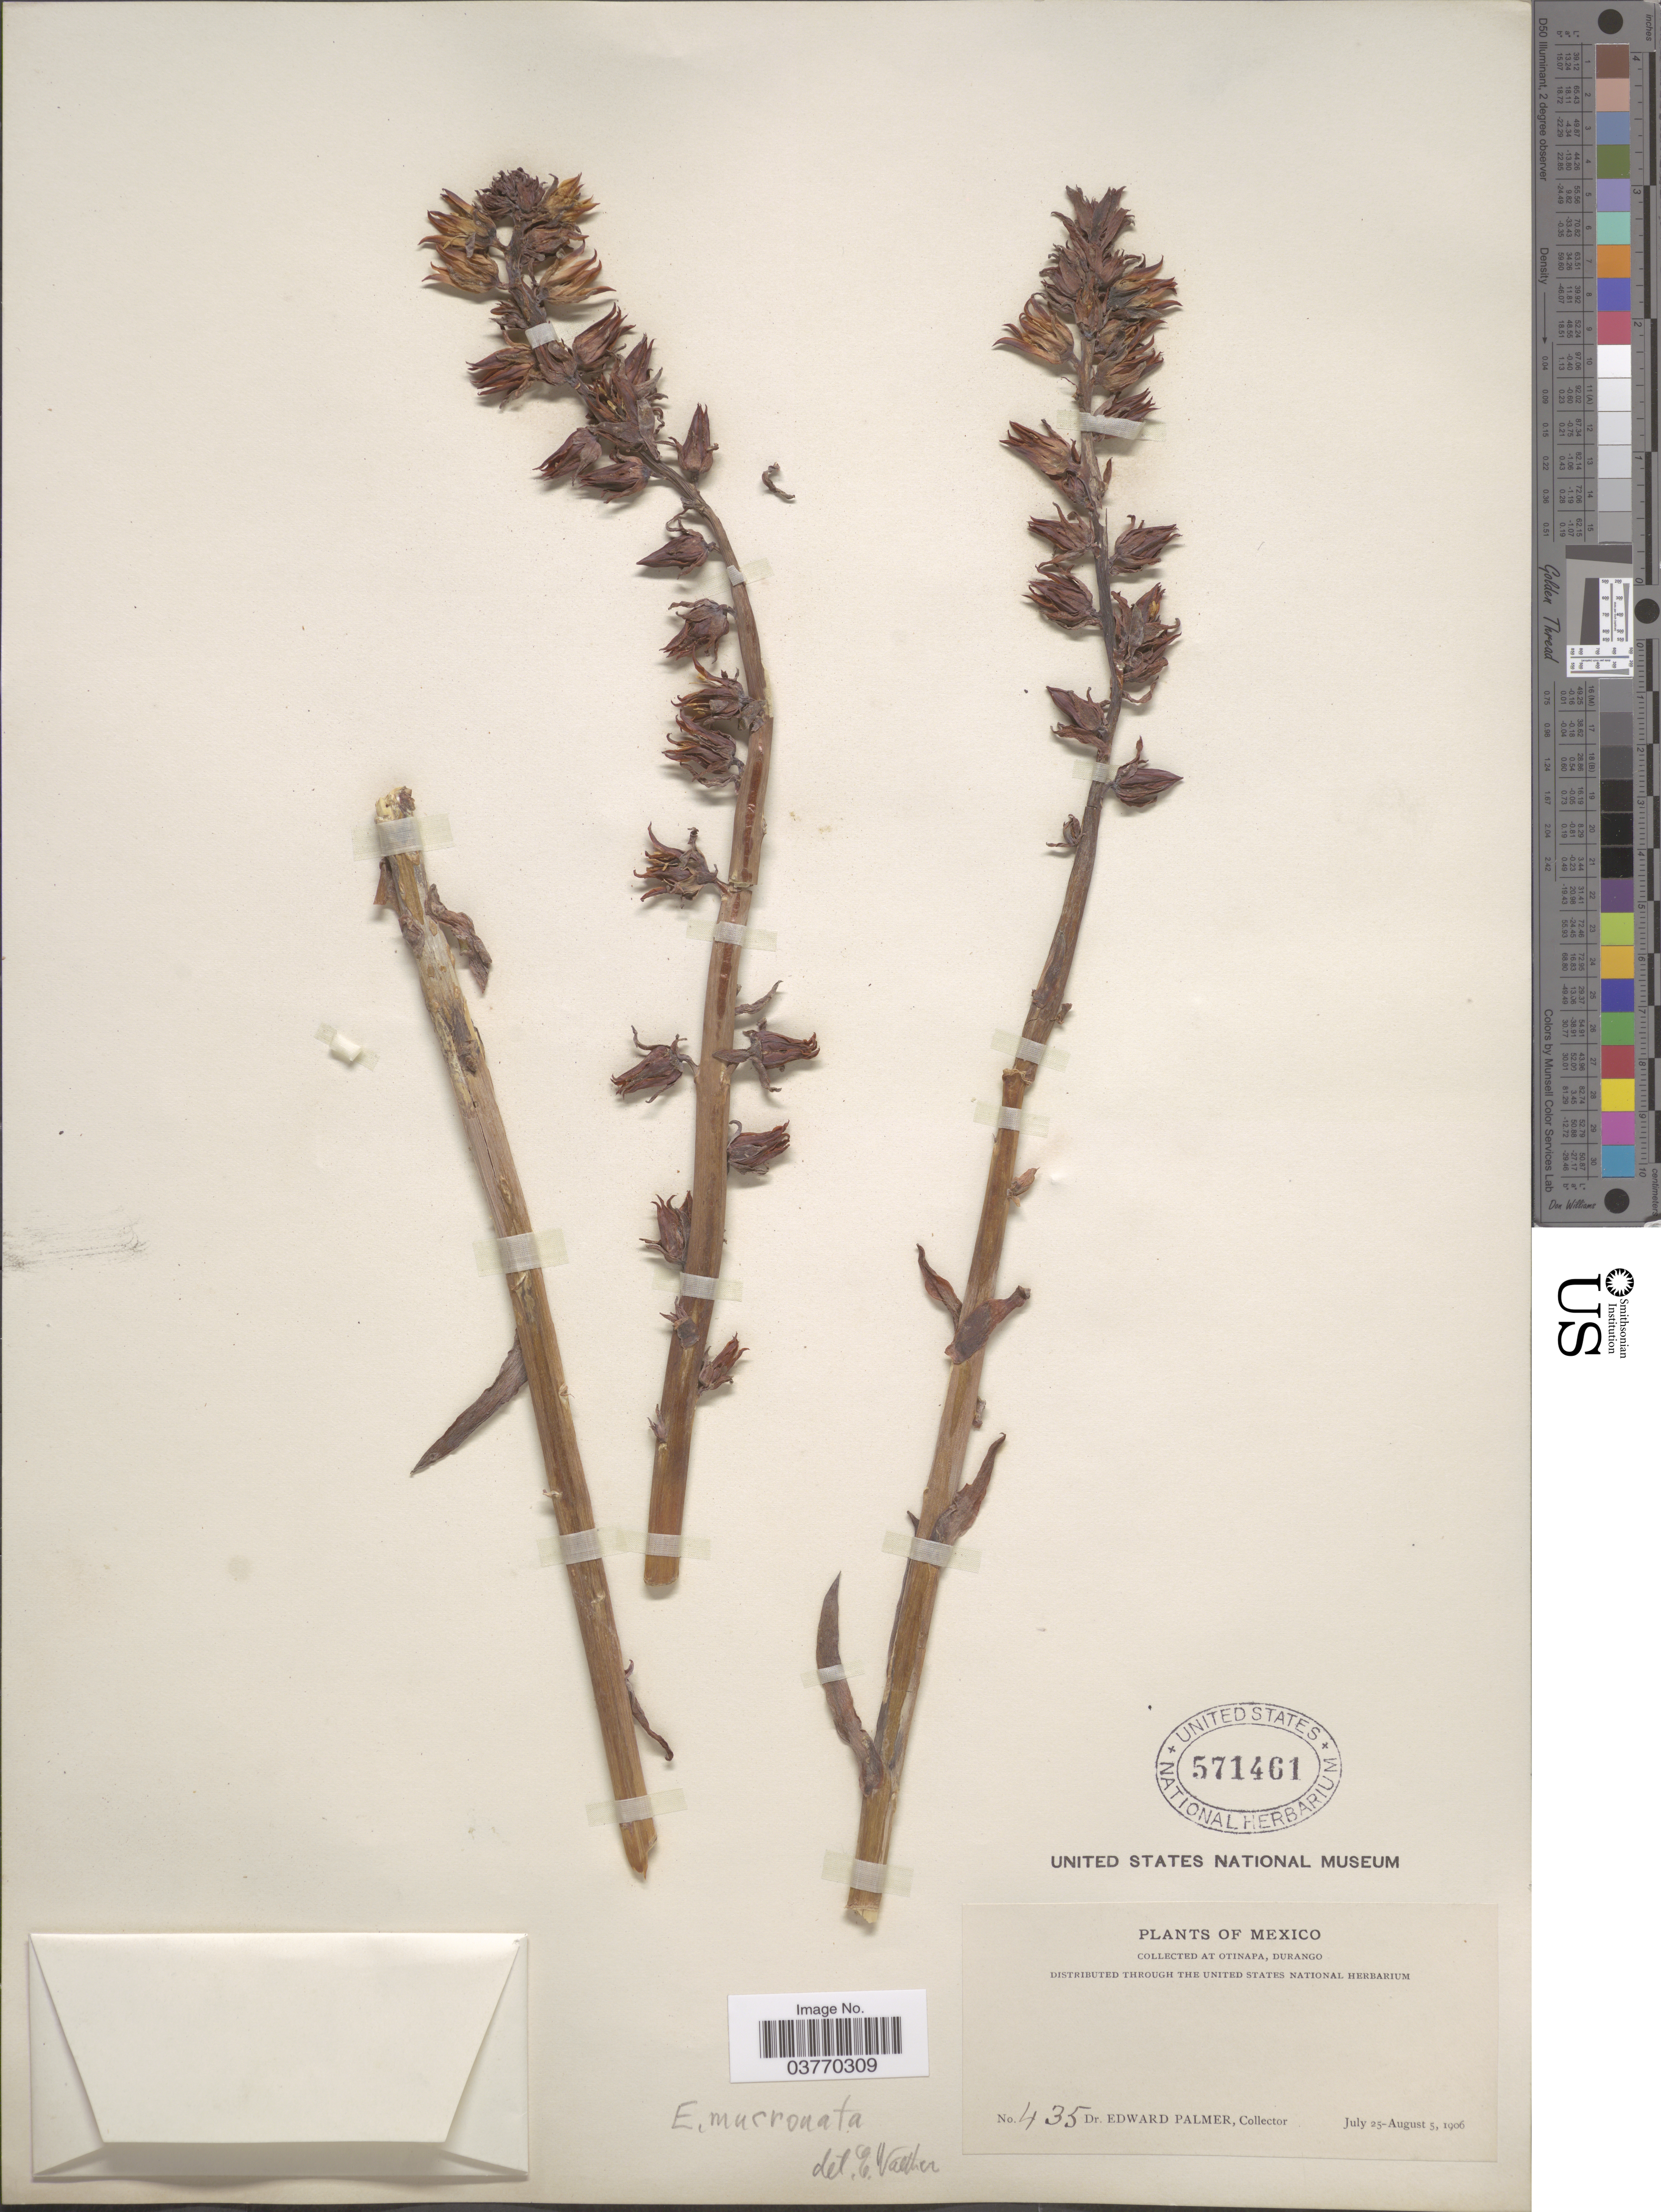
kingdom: Plantae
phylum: Tracheophyta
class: Magnoliopsida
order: Saxifragales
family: Crassulaceae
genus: Echeveria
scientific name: Echeveria mucronata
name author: Schltdl.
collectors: E. Palmer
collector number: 435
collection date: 1906-07-25/1906-08-05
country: Mexico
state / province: Durango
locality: Otinapa.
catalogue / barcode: US 571461